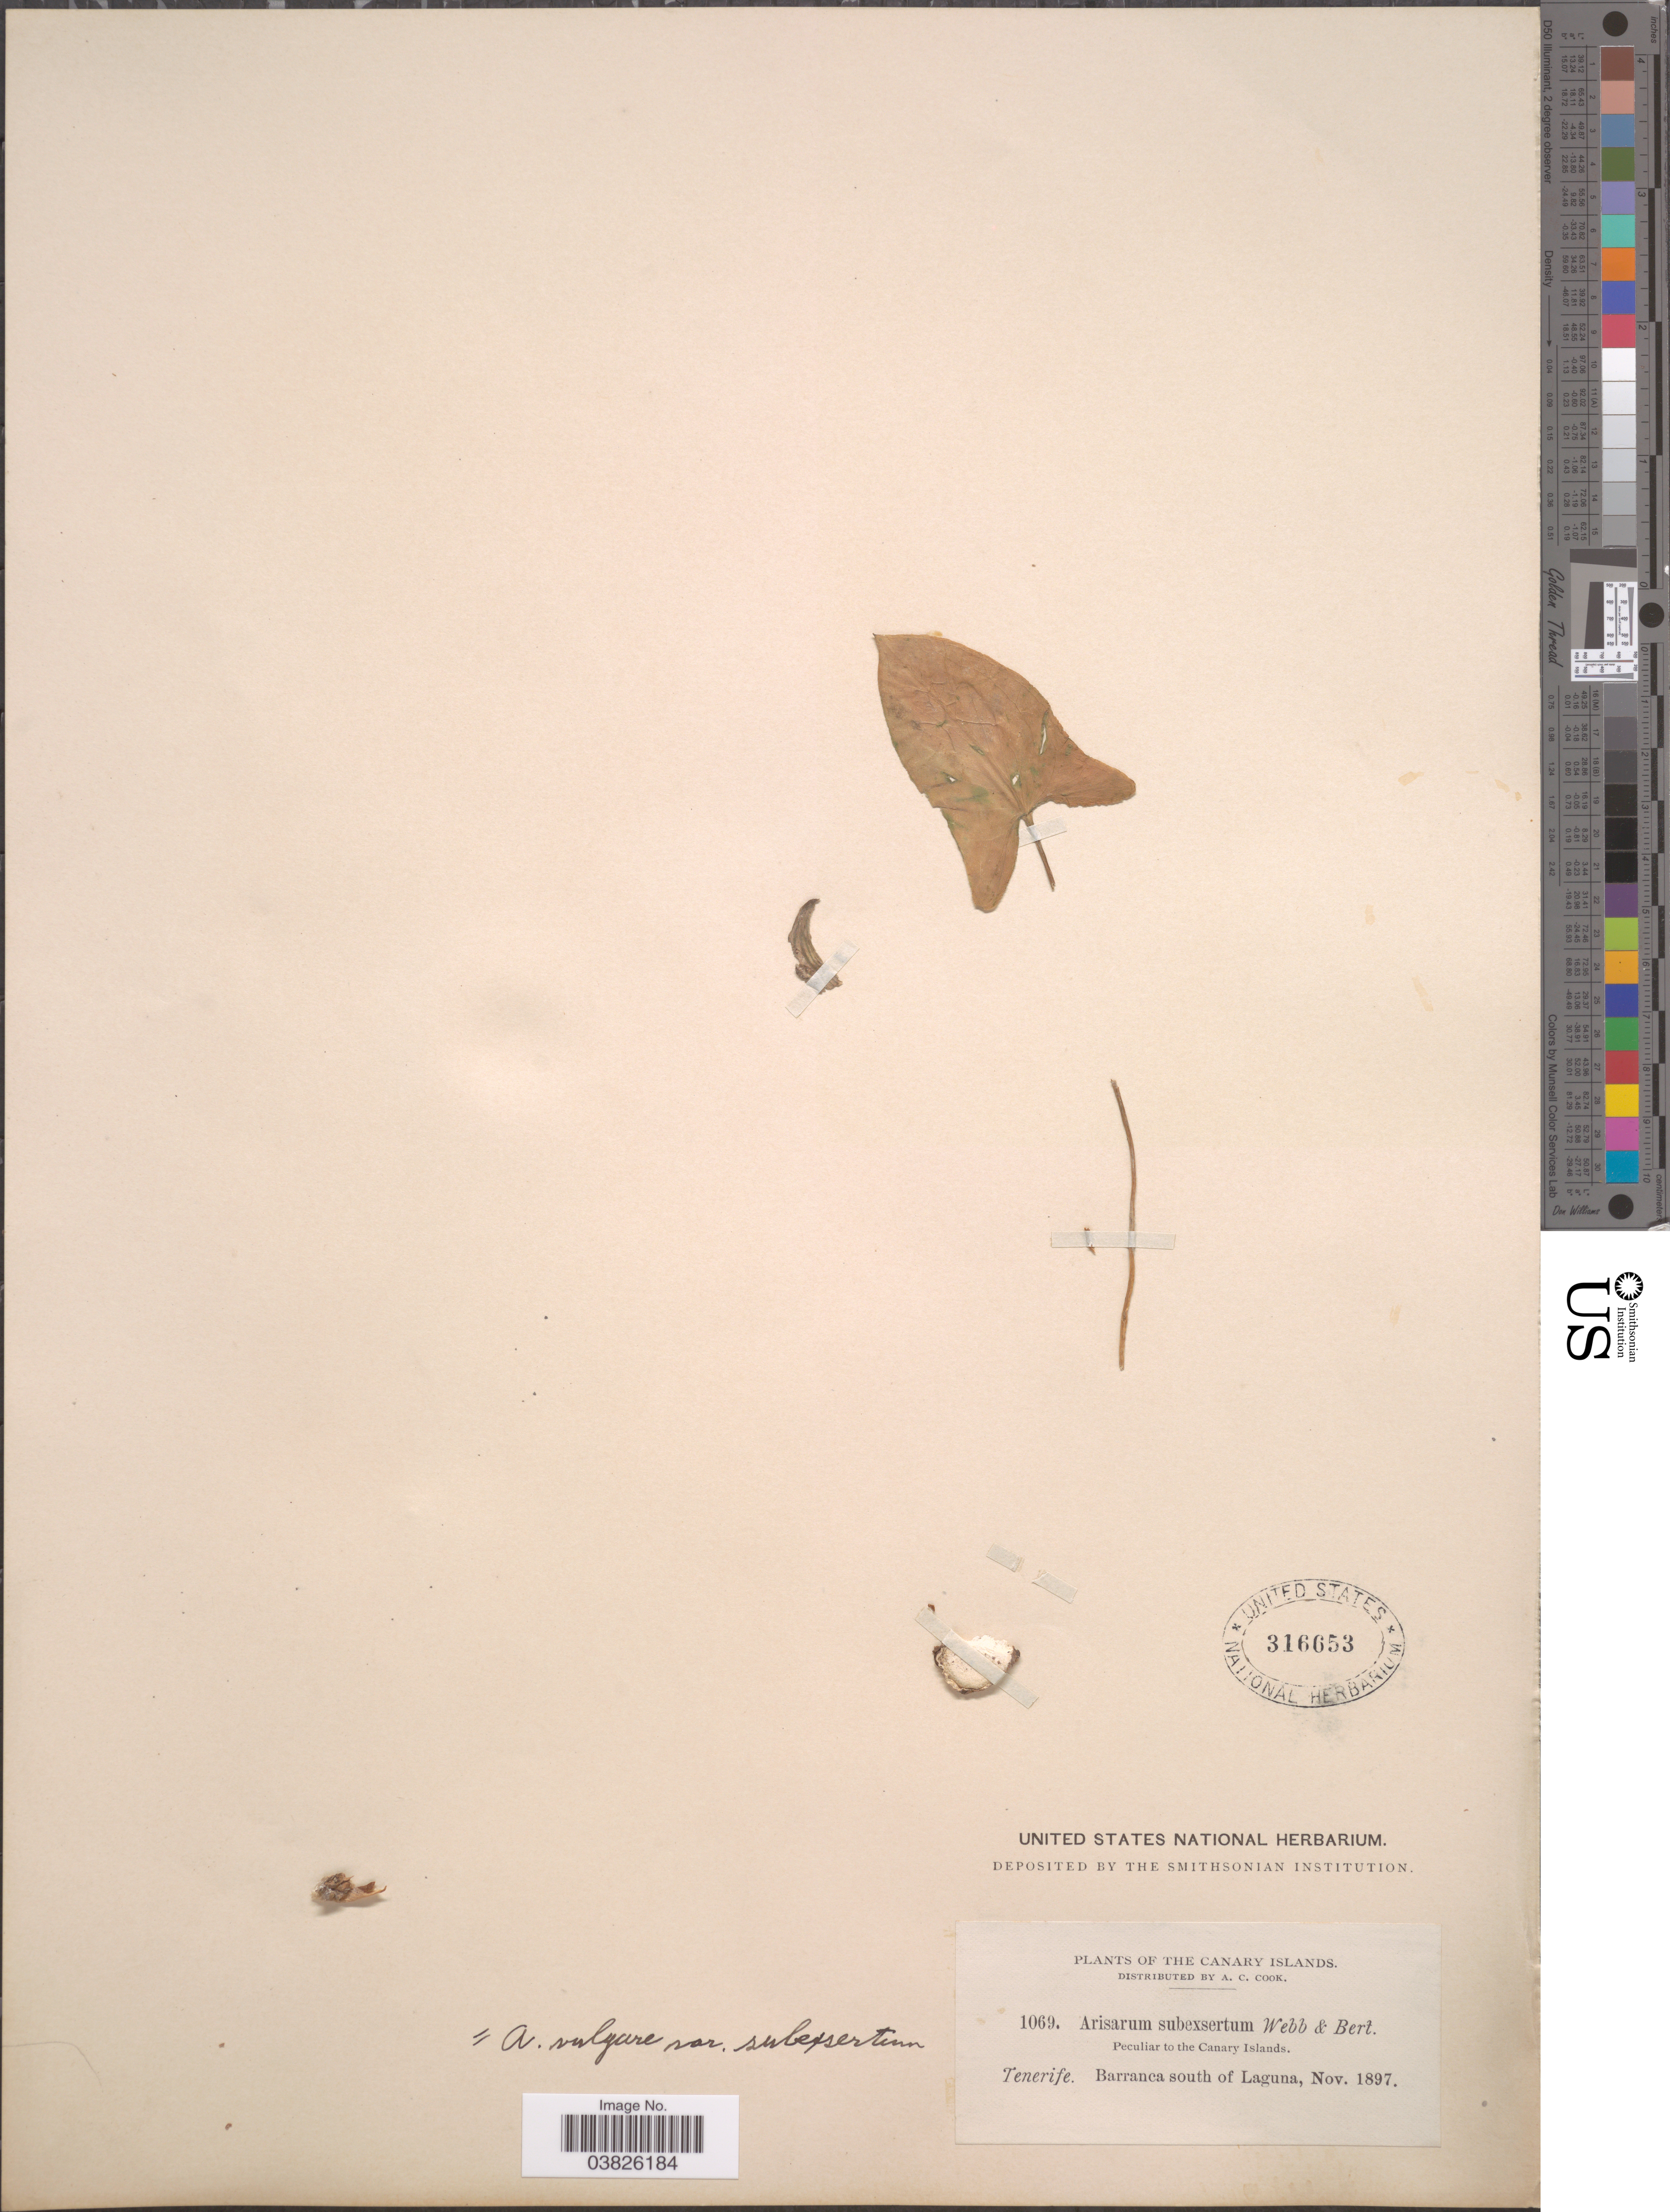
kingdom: Plantae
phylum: Tracheophyta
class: Liliopsida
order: Alismatales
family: Araceae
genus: Arisarum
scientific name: Arisarum vulgare subsp. subexertum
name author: (Webb & Berthel.) G. Kunkel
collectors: A. Cook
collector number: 1069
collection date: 1897-11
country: Spain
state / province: Canarias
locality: The Canary Islands. Tenerife. Barranca south of Laguna.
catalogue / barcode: US 316653